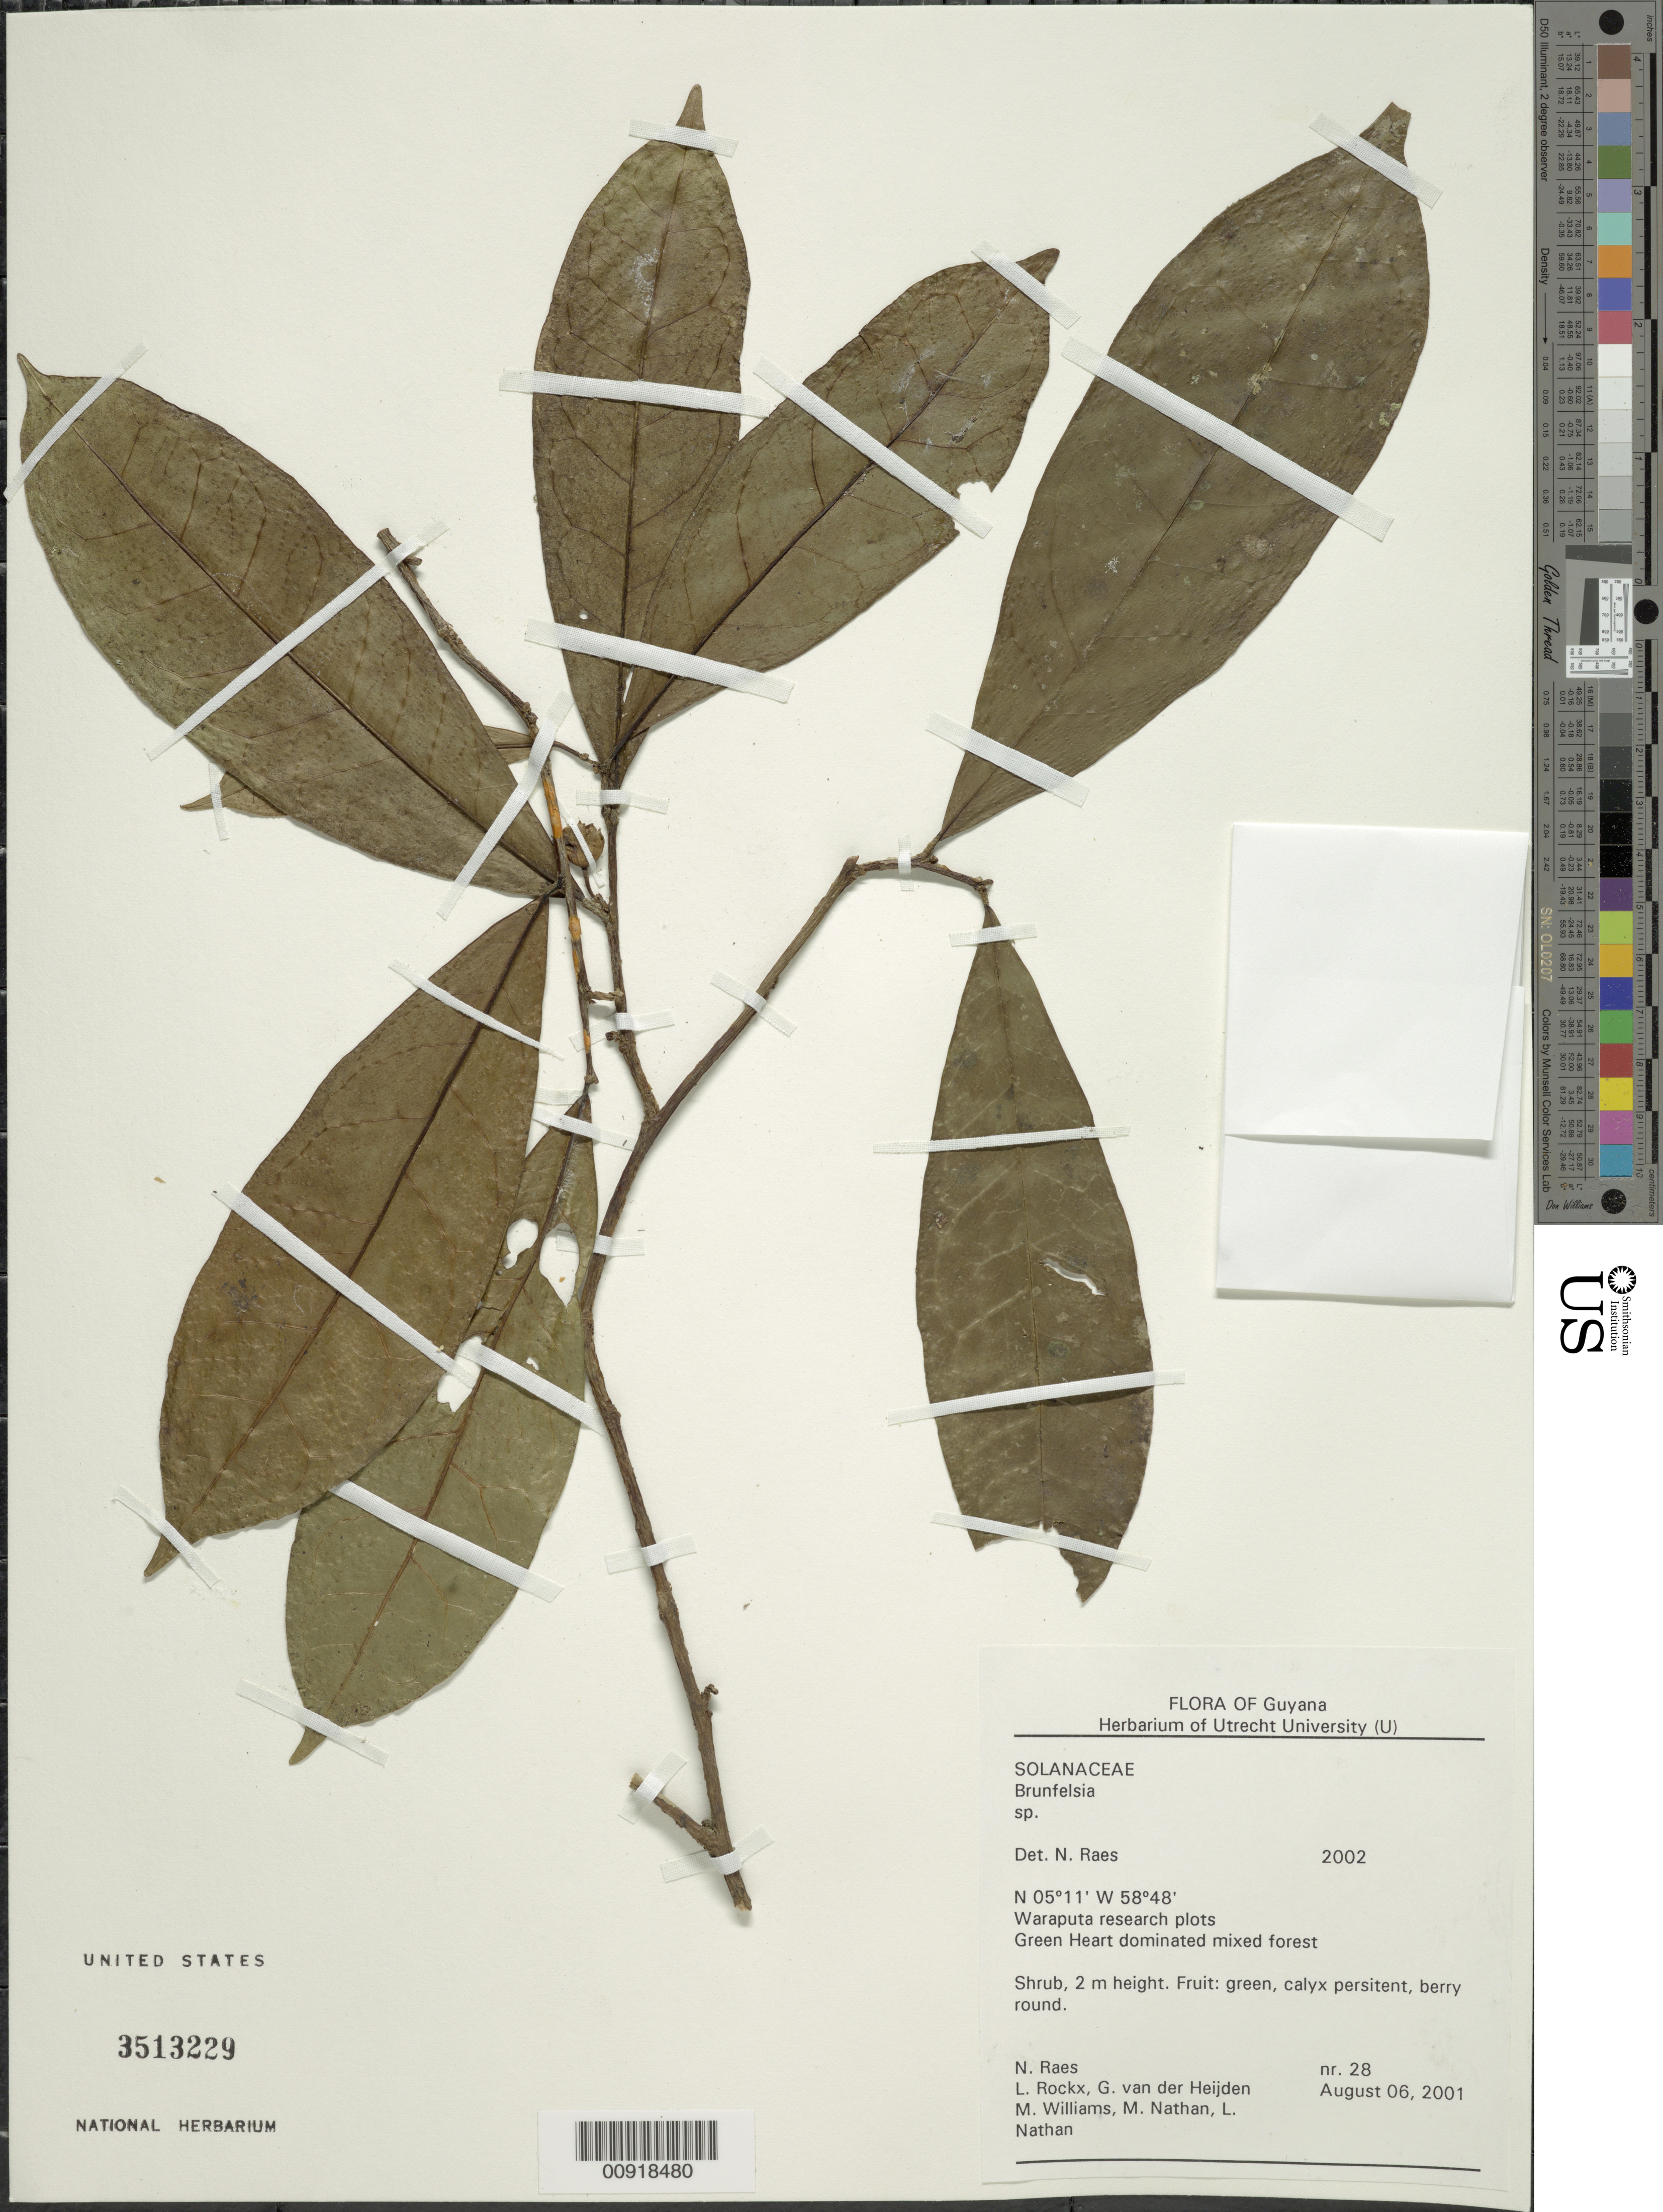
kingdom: Plantae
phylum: Tracheophyta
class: Magnoliopsida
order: Solanales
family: Solanaceae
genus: Brunfelsia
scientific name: Brunfelsia sp.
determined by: Raes, N.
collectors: N. Raes, L. Rockx, G. van der Heijden, M. Williams, M. Nathan & L. Nathan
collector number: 28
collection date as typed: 6-Aug-01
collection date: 2001-08-06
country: Guyana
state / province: U. Demerara-Berbice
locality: Waraputa Research Plots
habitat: Greenheart dominated mixed forest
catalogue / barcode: US 3513229